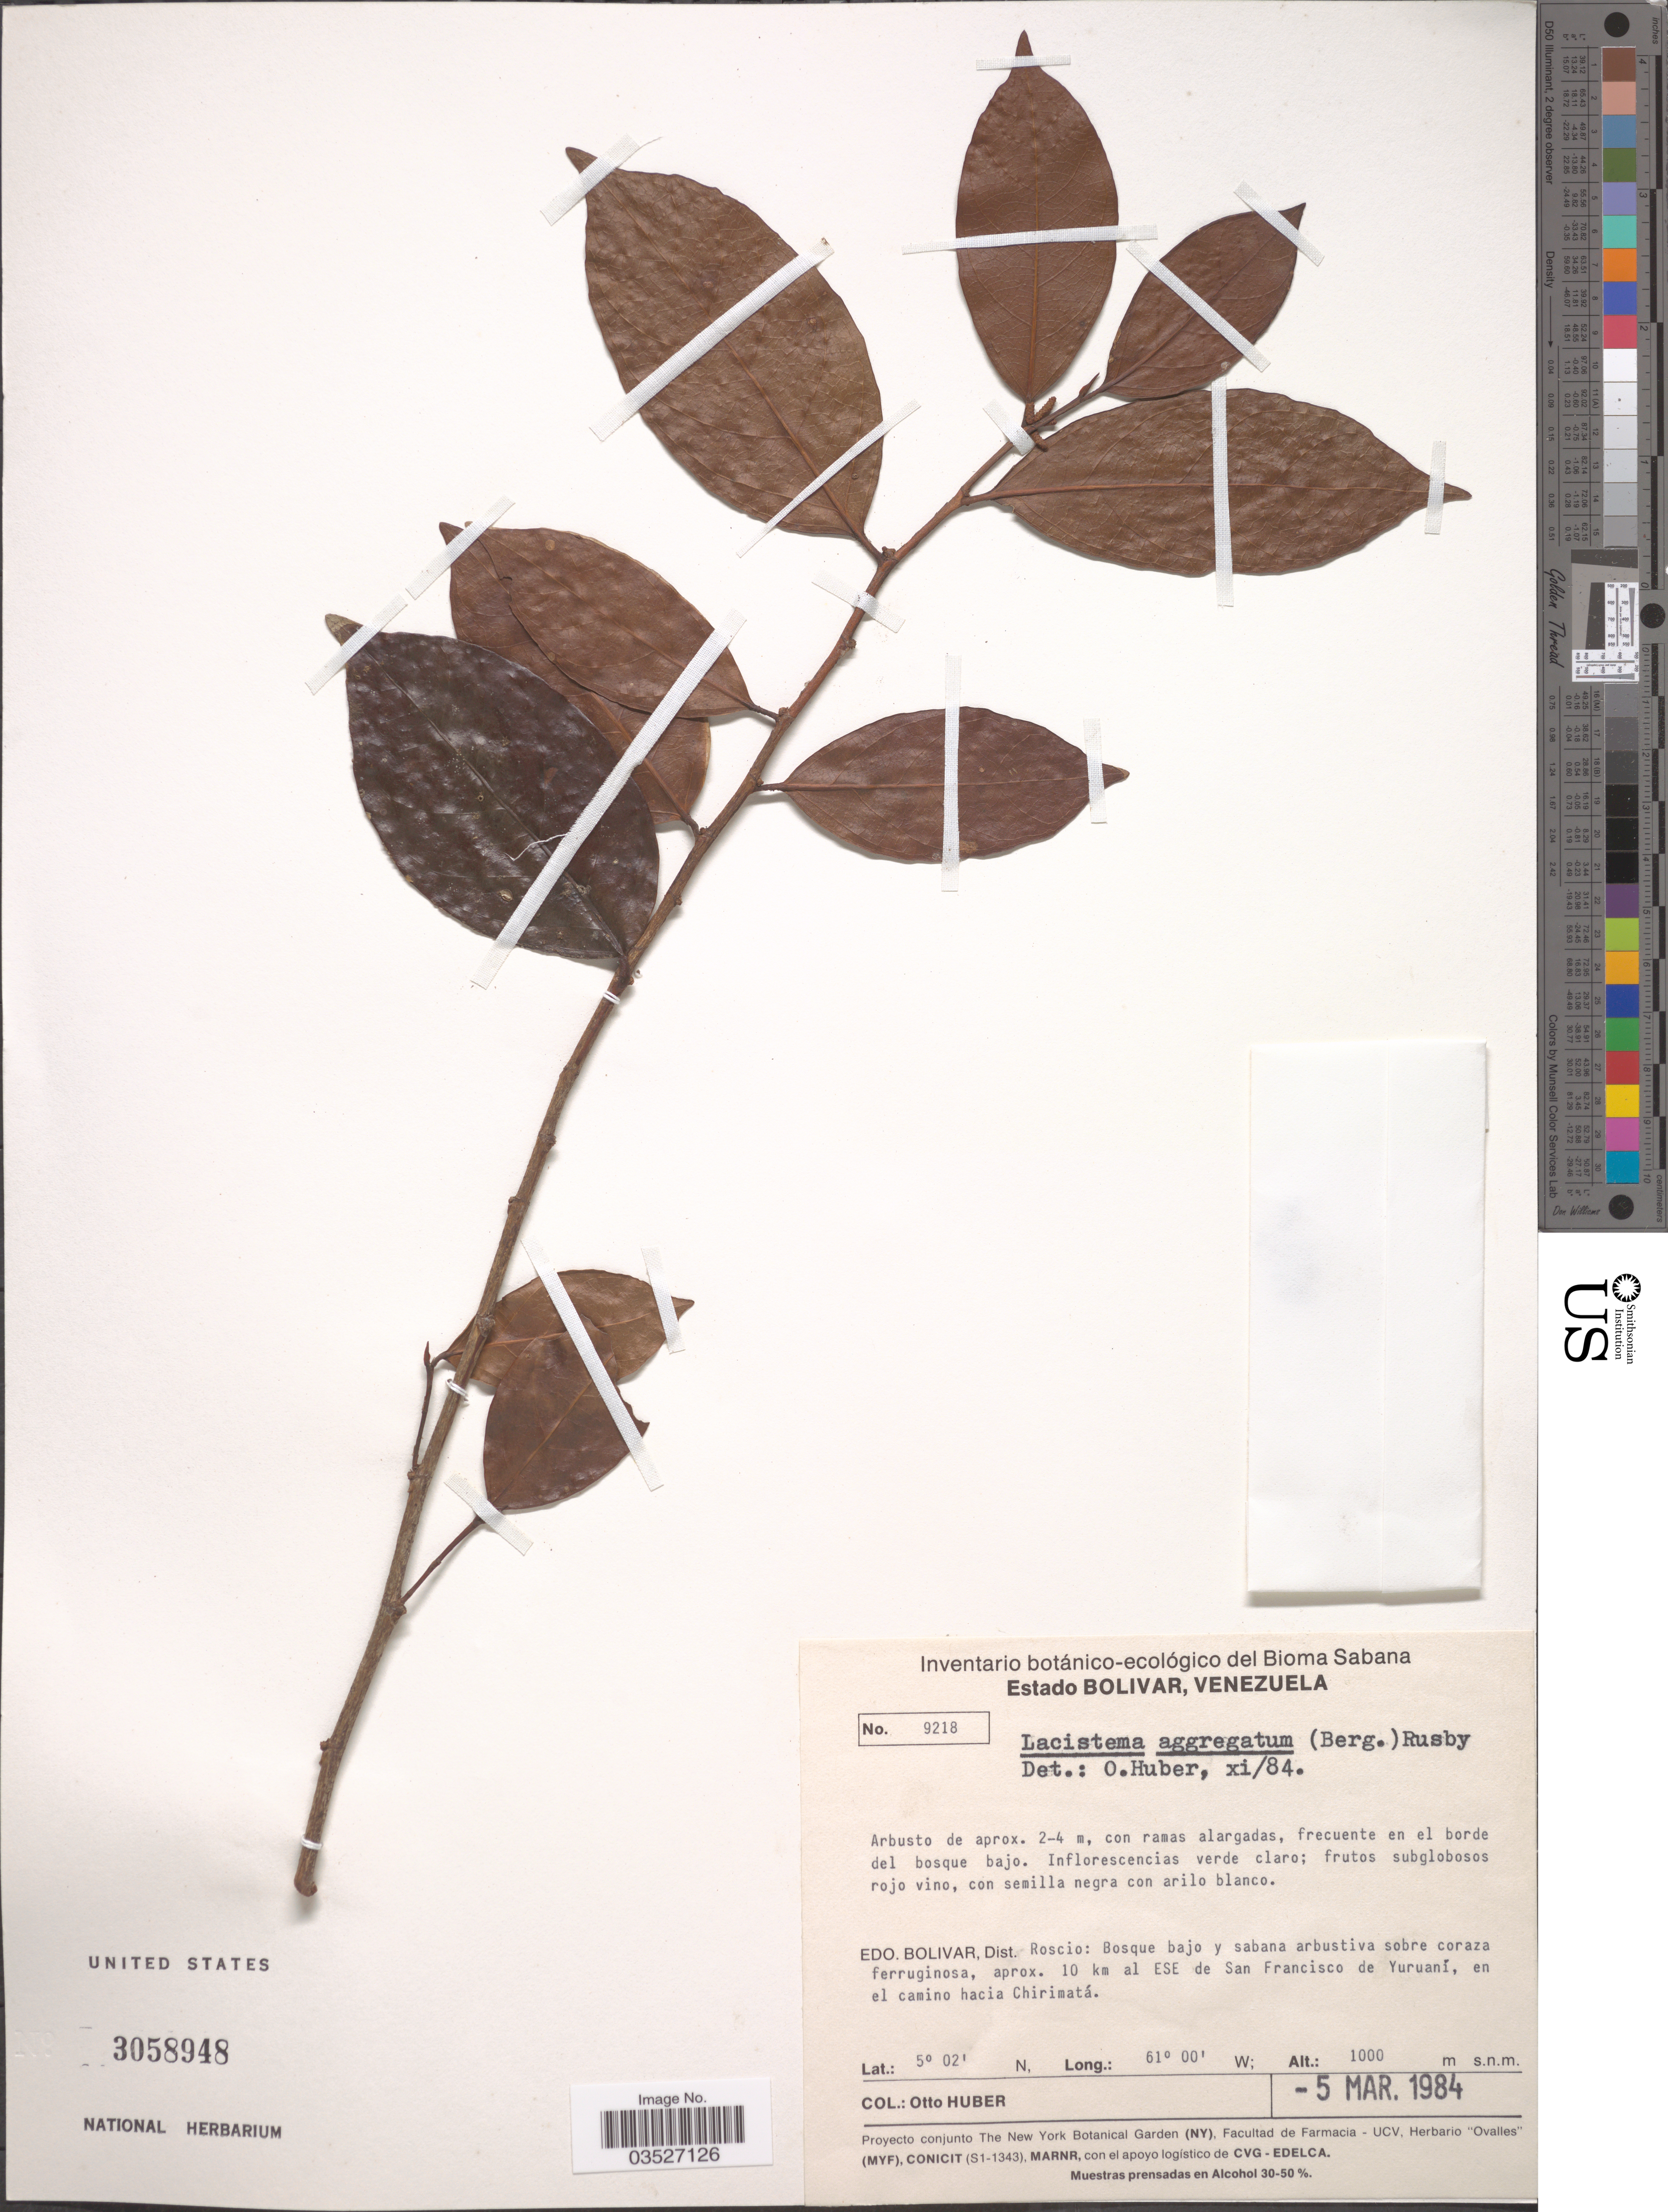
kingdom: Plantae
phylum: Tracheophyta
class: Magnoliopsida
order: Malpighiales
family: Lacistemataceae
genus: Lacistema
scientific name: Lacistema aggregatum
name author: (P.J. Bergius) Rusby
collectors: O. Huber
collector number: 9218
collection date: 1984-03-05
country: Venezuela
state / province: Bolivar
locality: Dist. Roscio: Bosque bajo y sabana arbustiva sobre coraza ferruginosa, aprox. 10 km al ESE de San Francisco de Yuruaní, en el camino hacia Chirimatá.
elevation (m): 1000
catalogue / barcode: US 3058948